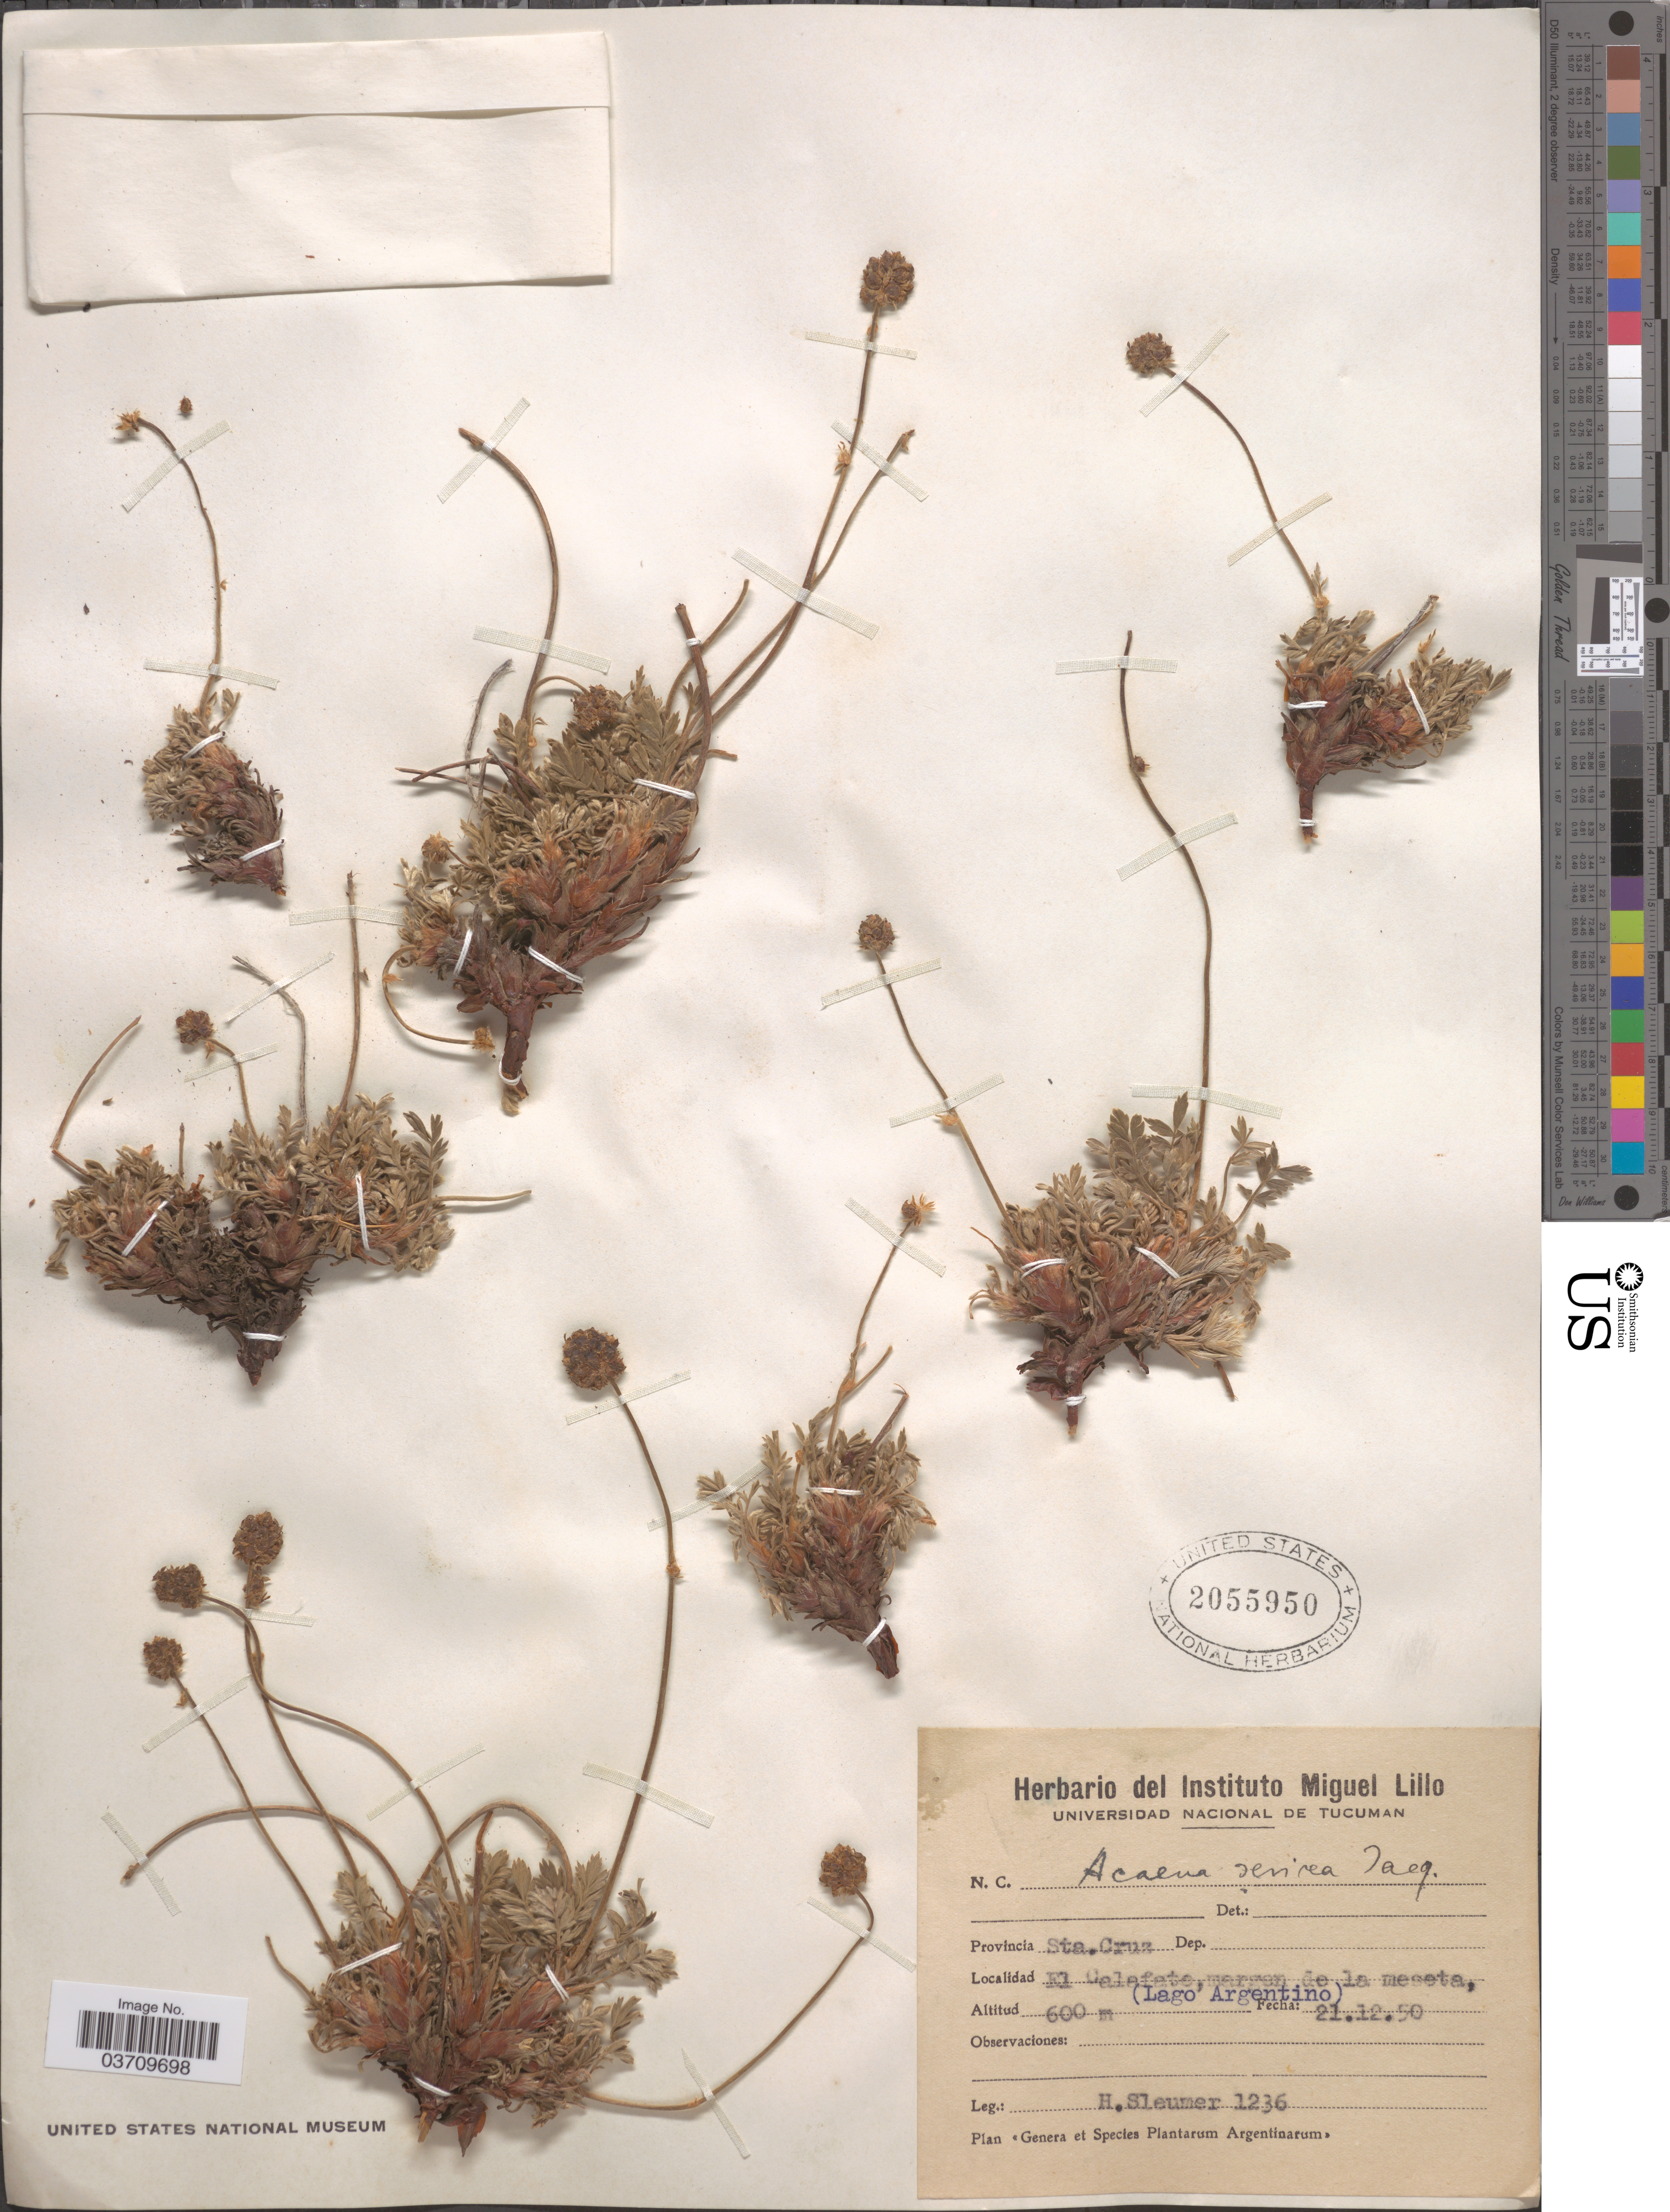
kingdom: Plantae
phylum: Tracheophyta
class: Magnoliopsida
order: Rosales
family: Rosaceae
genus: Acaena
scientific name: Acaena sericea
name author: J. Jacq.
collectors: H. O. Sleumer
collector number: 1236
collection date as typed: Transcribed d/m/y: 21/12/50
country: Argentina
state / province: Santa Cruz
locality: El Calafate, margen de la meseta, (Lago Argentino).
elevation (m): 600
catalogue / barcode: US 2055950